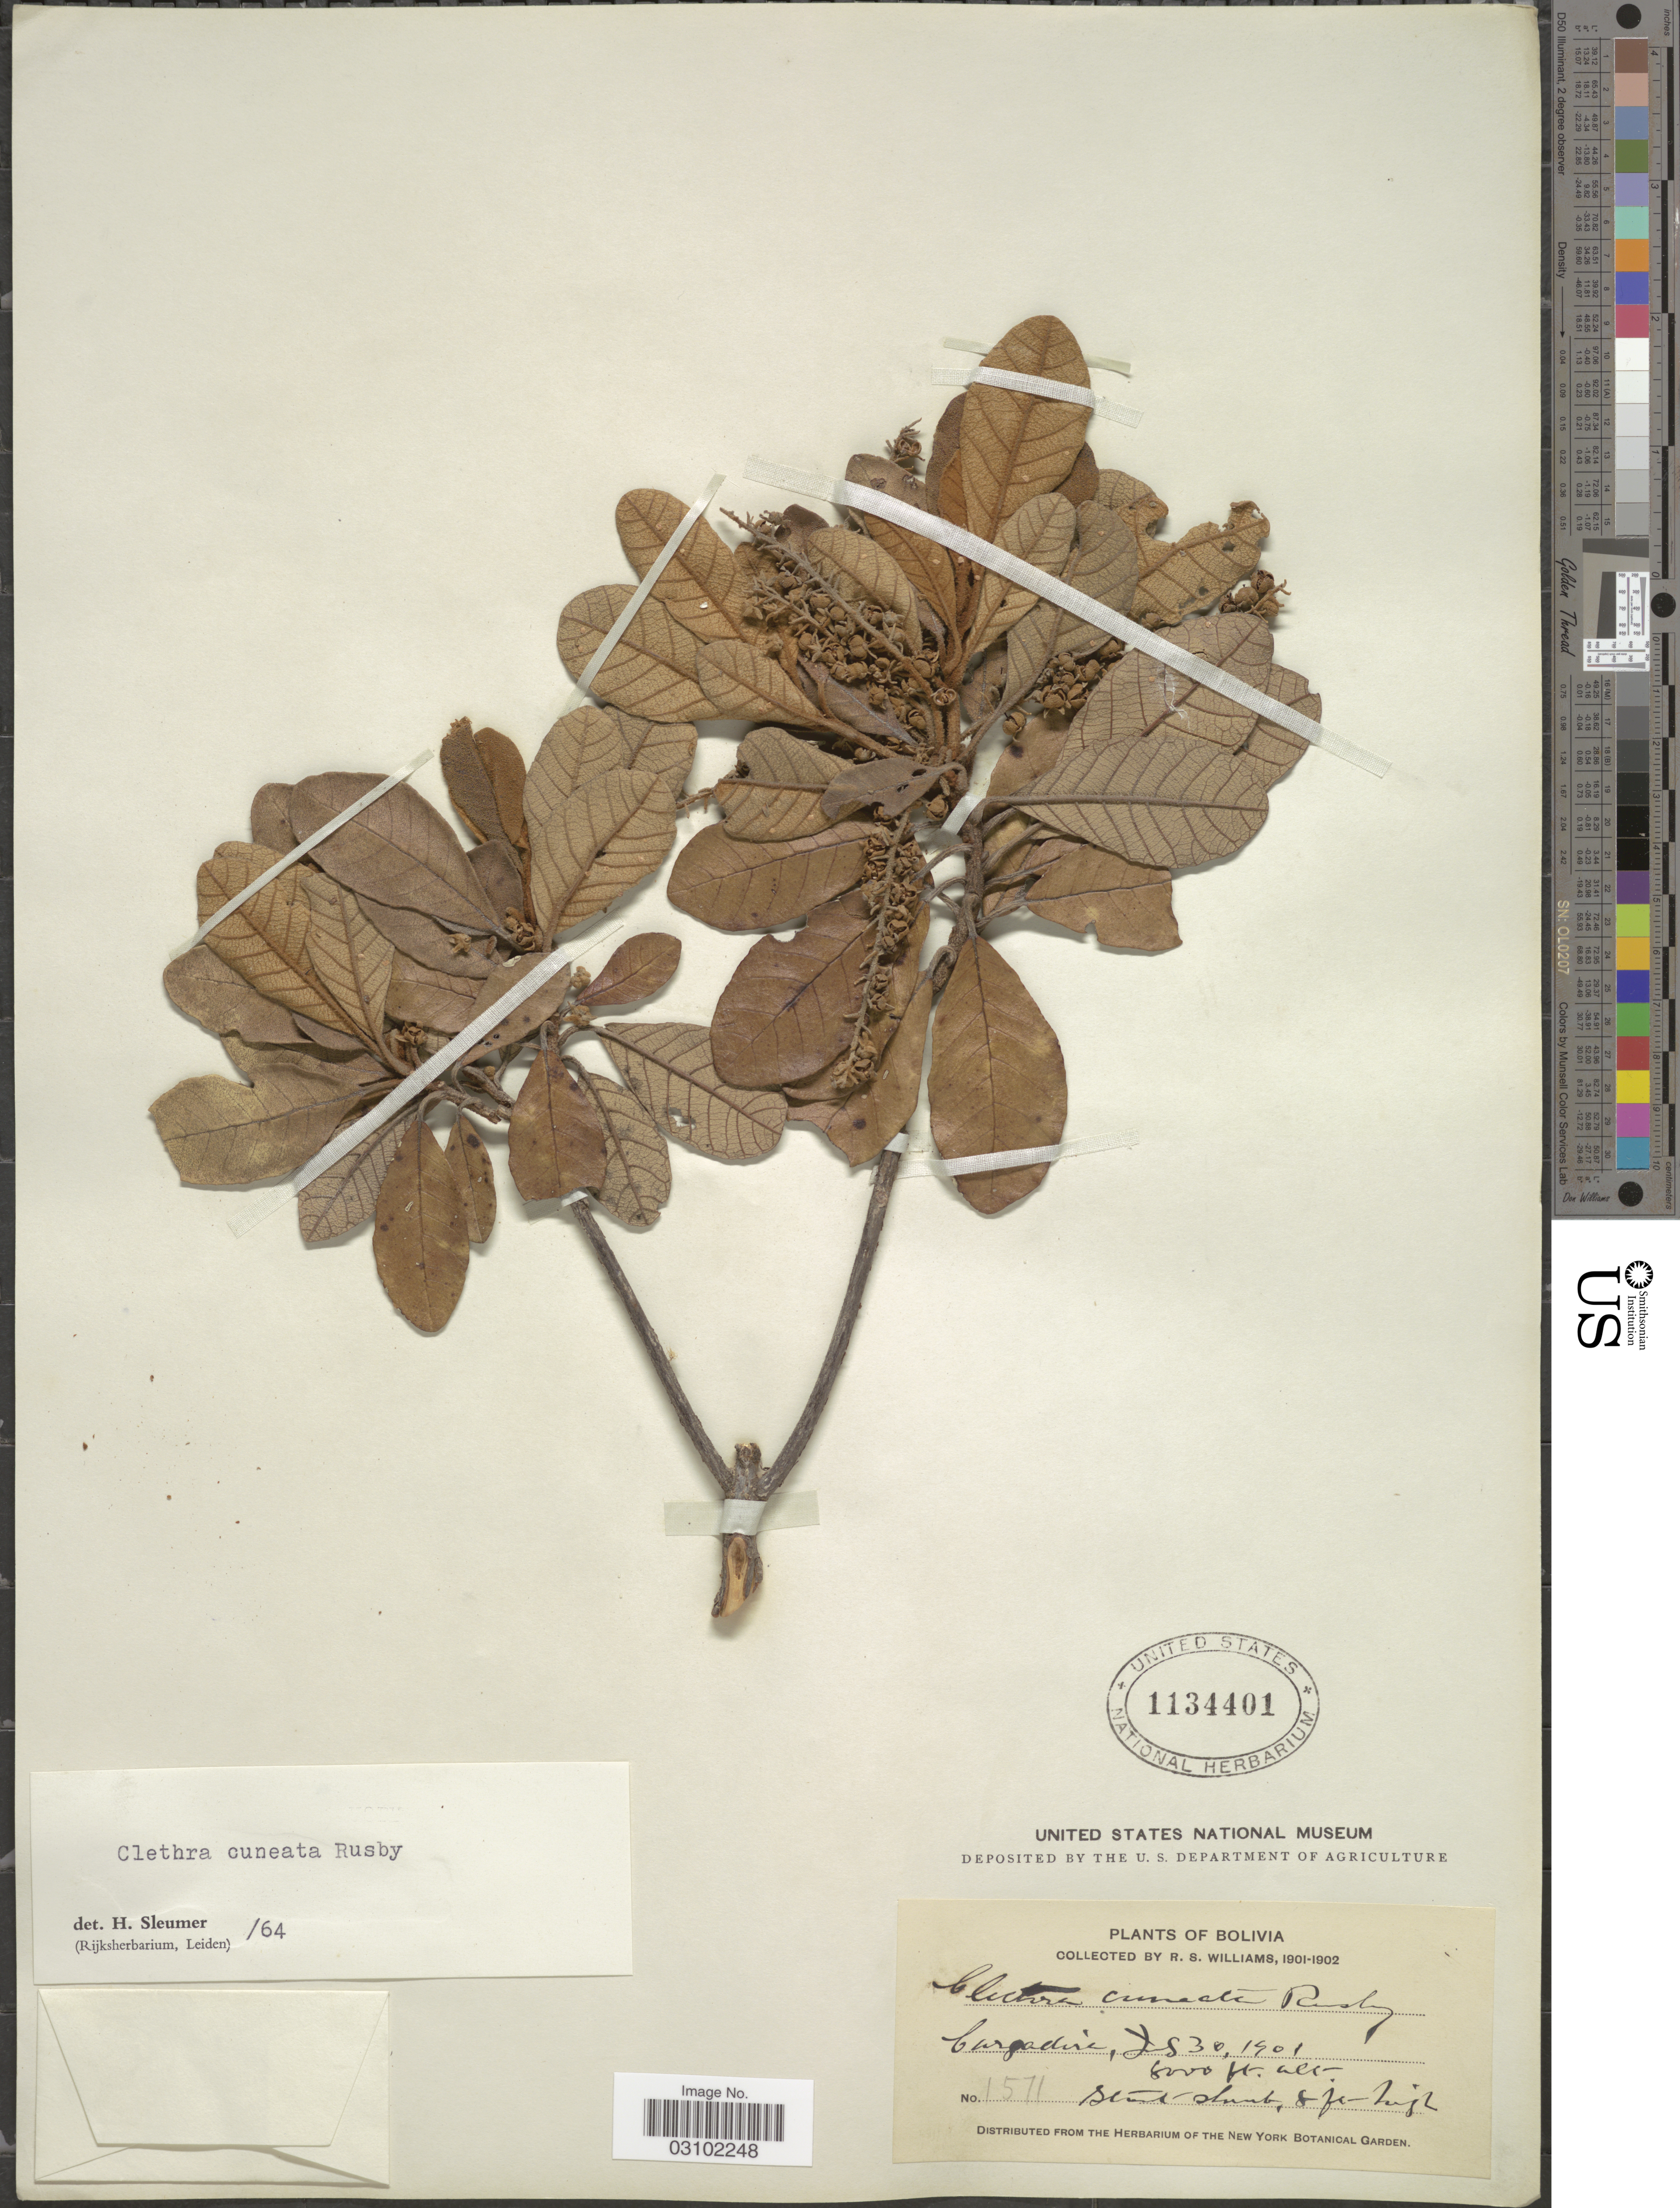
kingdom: Plantae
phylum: Tracheophyta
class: Magnoliopsida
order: Ericales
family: Clethraceae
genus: Clethra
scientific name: Clethra cuneata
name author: Rusby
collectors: R. S. Williams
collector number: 1571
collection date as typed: July 30, 1902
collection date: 1902-07-30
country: Bolivia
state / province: La Paz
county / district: Franz Tamayo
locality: Cargadira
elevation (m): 2438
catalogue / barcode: US 1134401